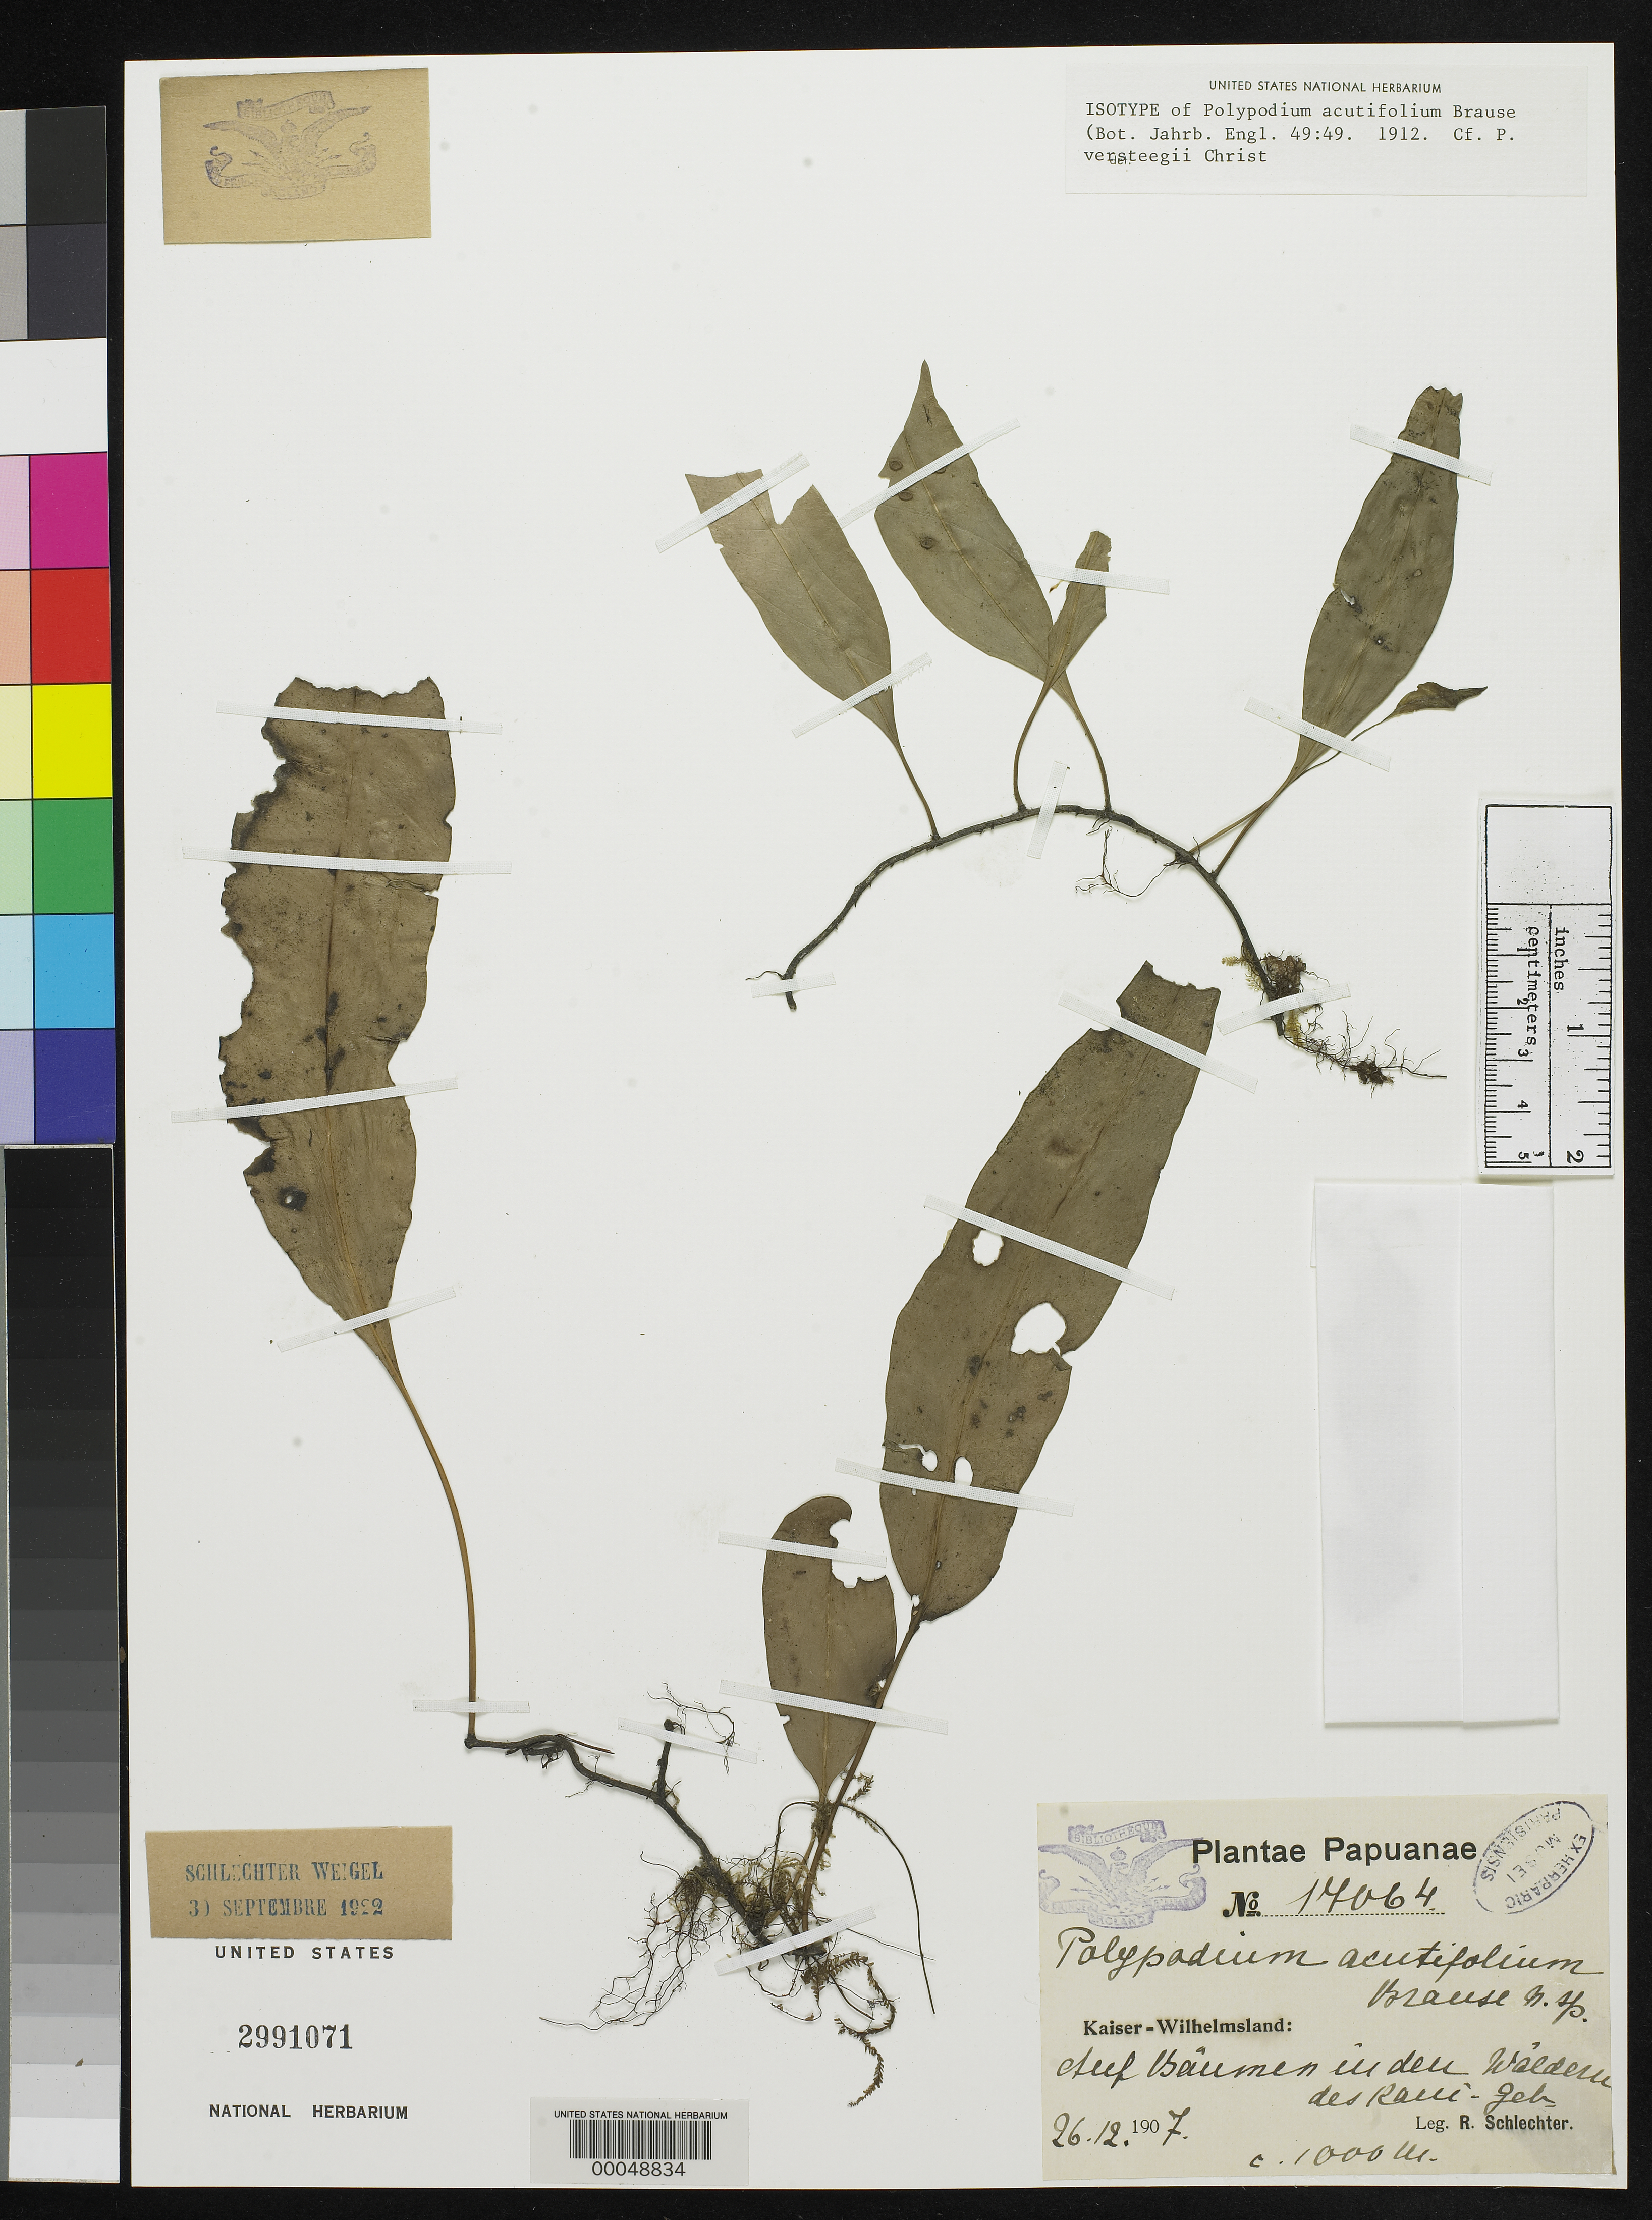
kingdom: Plantae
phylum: Tracheophyta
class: Polypodiopsida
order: Polypodiales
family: Polypodiaceae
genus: Polypodium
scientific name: Polypodium acutifolium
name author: Brause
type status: Isotype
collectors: F. R. R. Schlechter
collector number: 17064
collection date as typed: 26 Dec 1907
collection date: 1907-12-26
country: Papua New Guinea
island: New Guinea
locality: Kaiser-Wilhelmsland, Kani-Gebirges.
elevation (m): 1000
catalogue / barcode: US 2991071